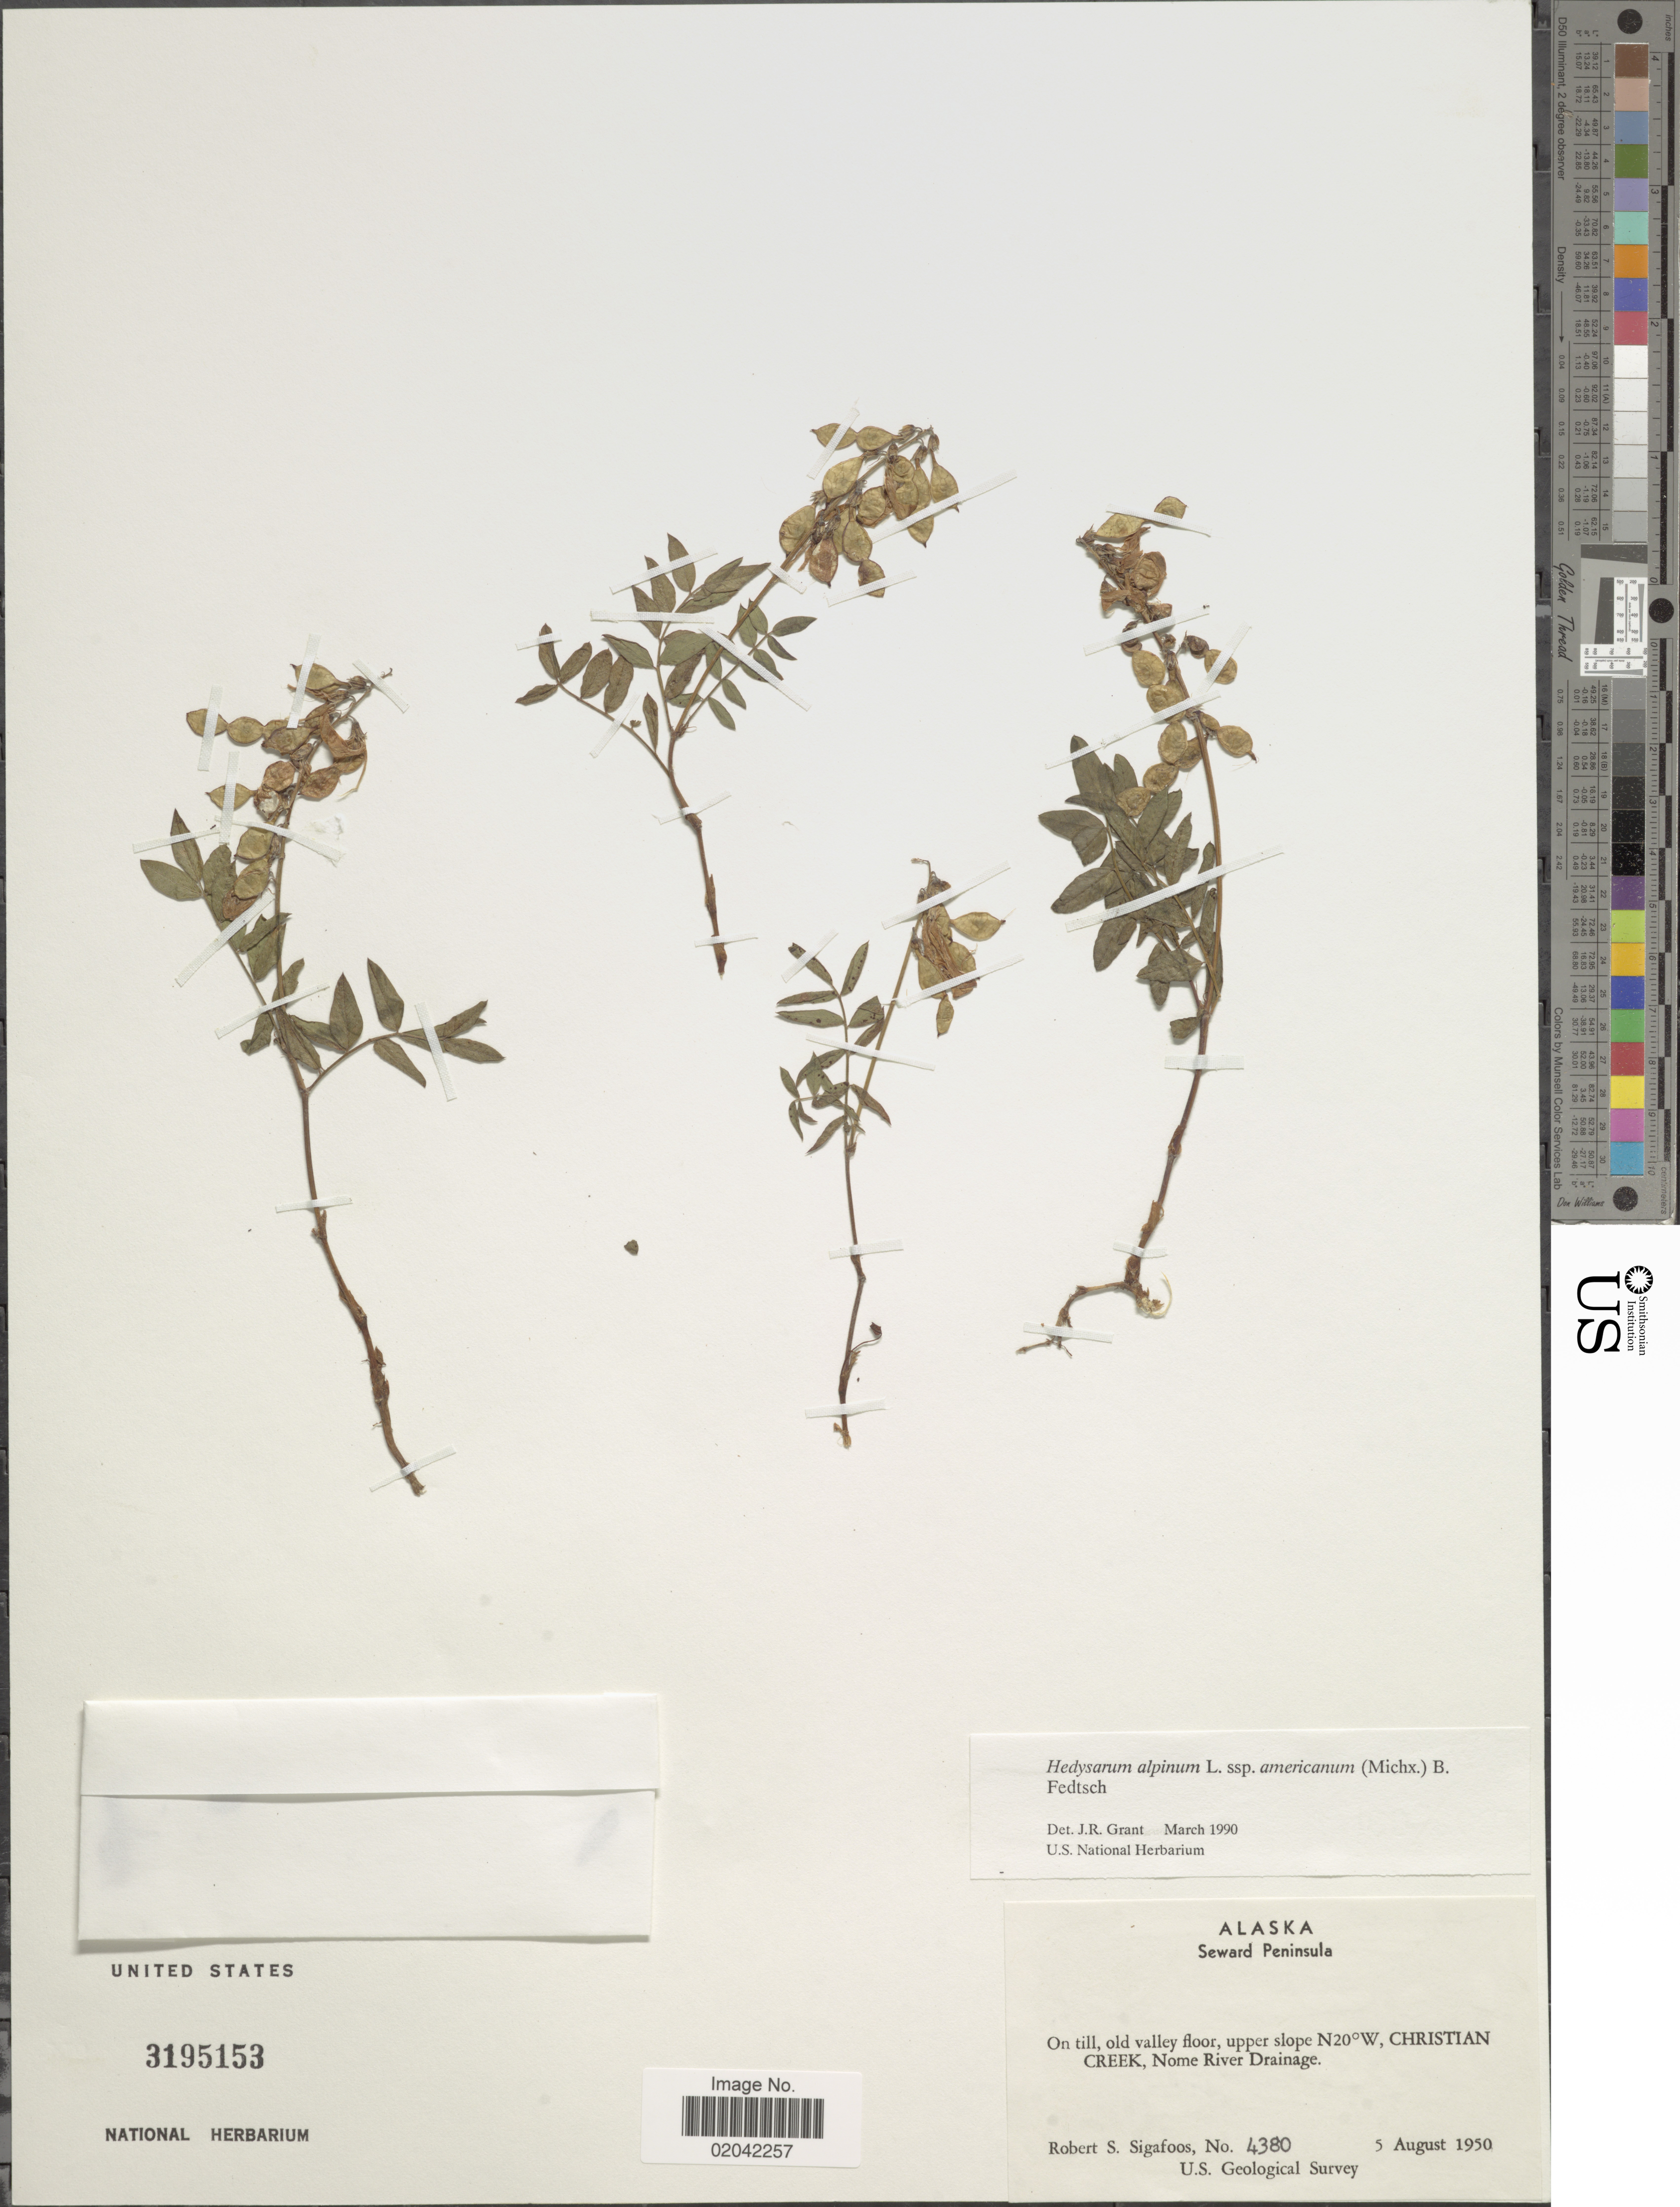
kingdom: Plantae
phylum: Tracheophyta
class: Magnoliopsida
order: Fabales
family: Fabaceae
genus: Hedysarum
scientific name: Hedysarum alpinum var. americanum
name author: Michx. ex Pursh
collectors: R. Sigafoos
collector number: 4380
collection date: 1950-08-05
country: United States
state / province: Alaska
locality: Seward Peninsula. On till, old valley floor, upper slope, Christian Creek, Nome River Drainage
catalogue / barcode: US 3195153